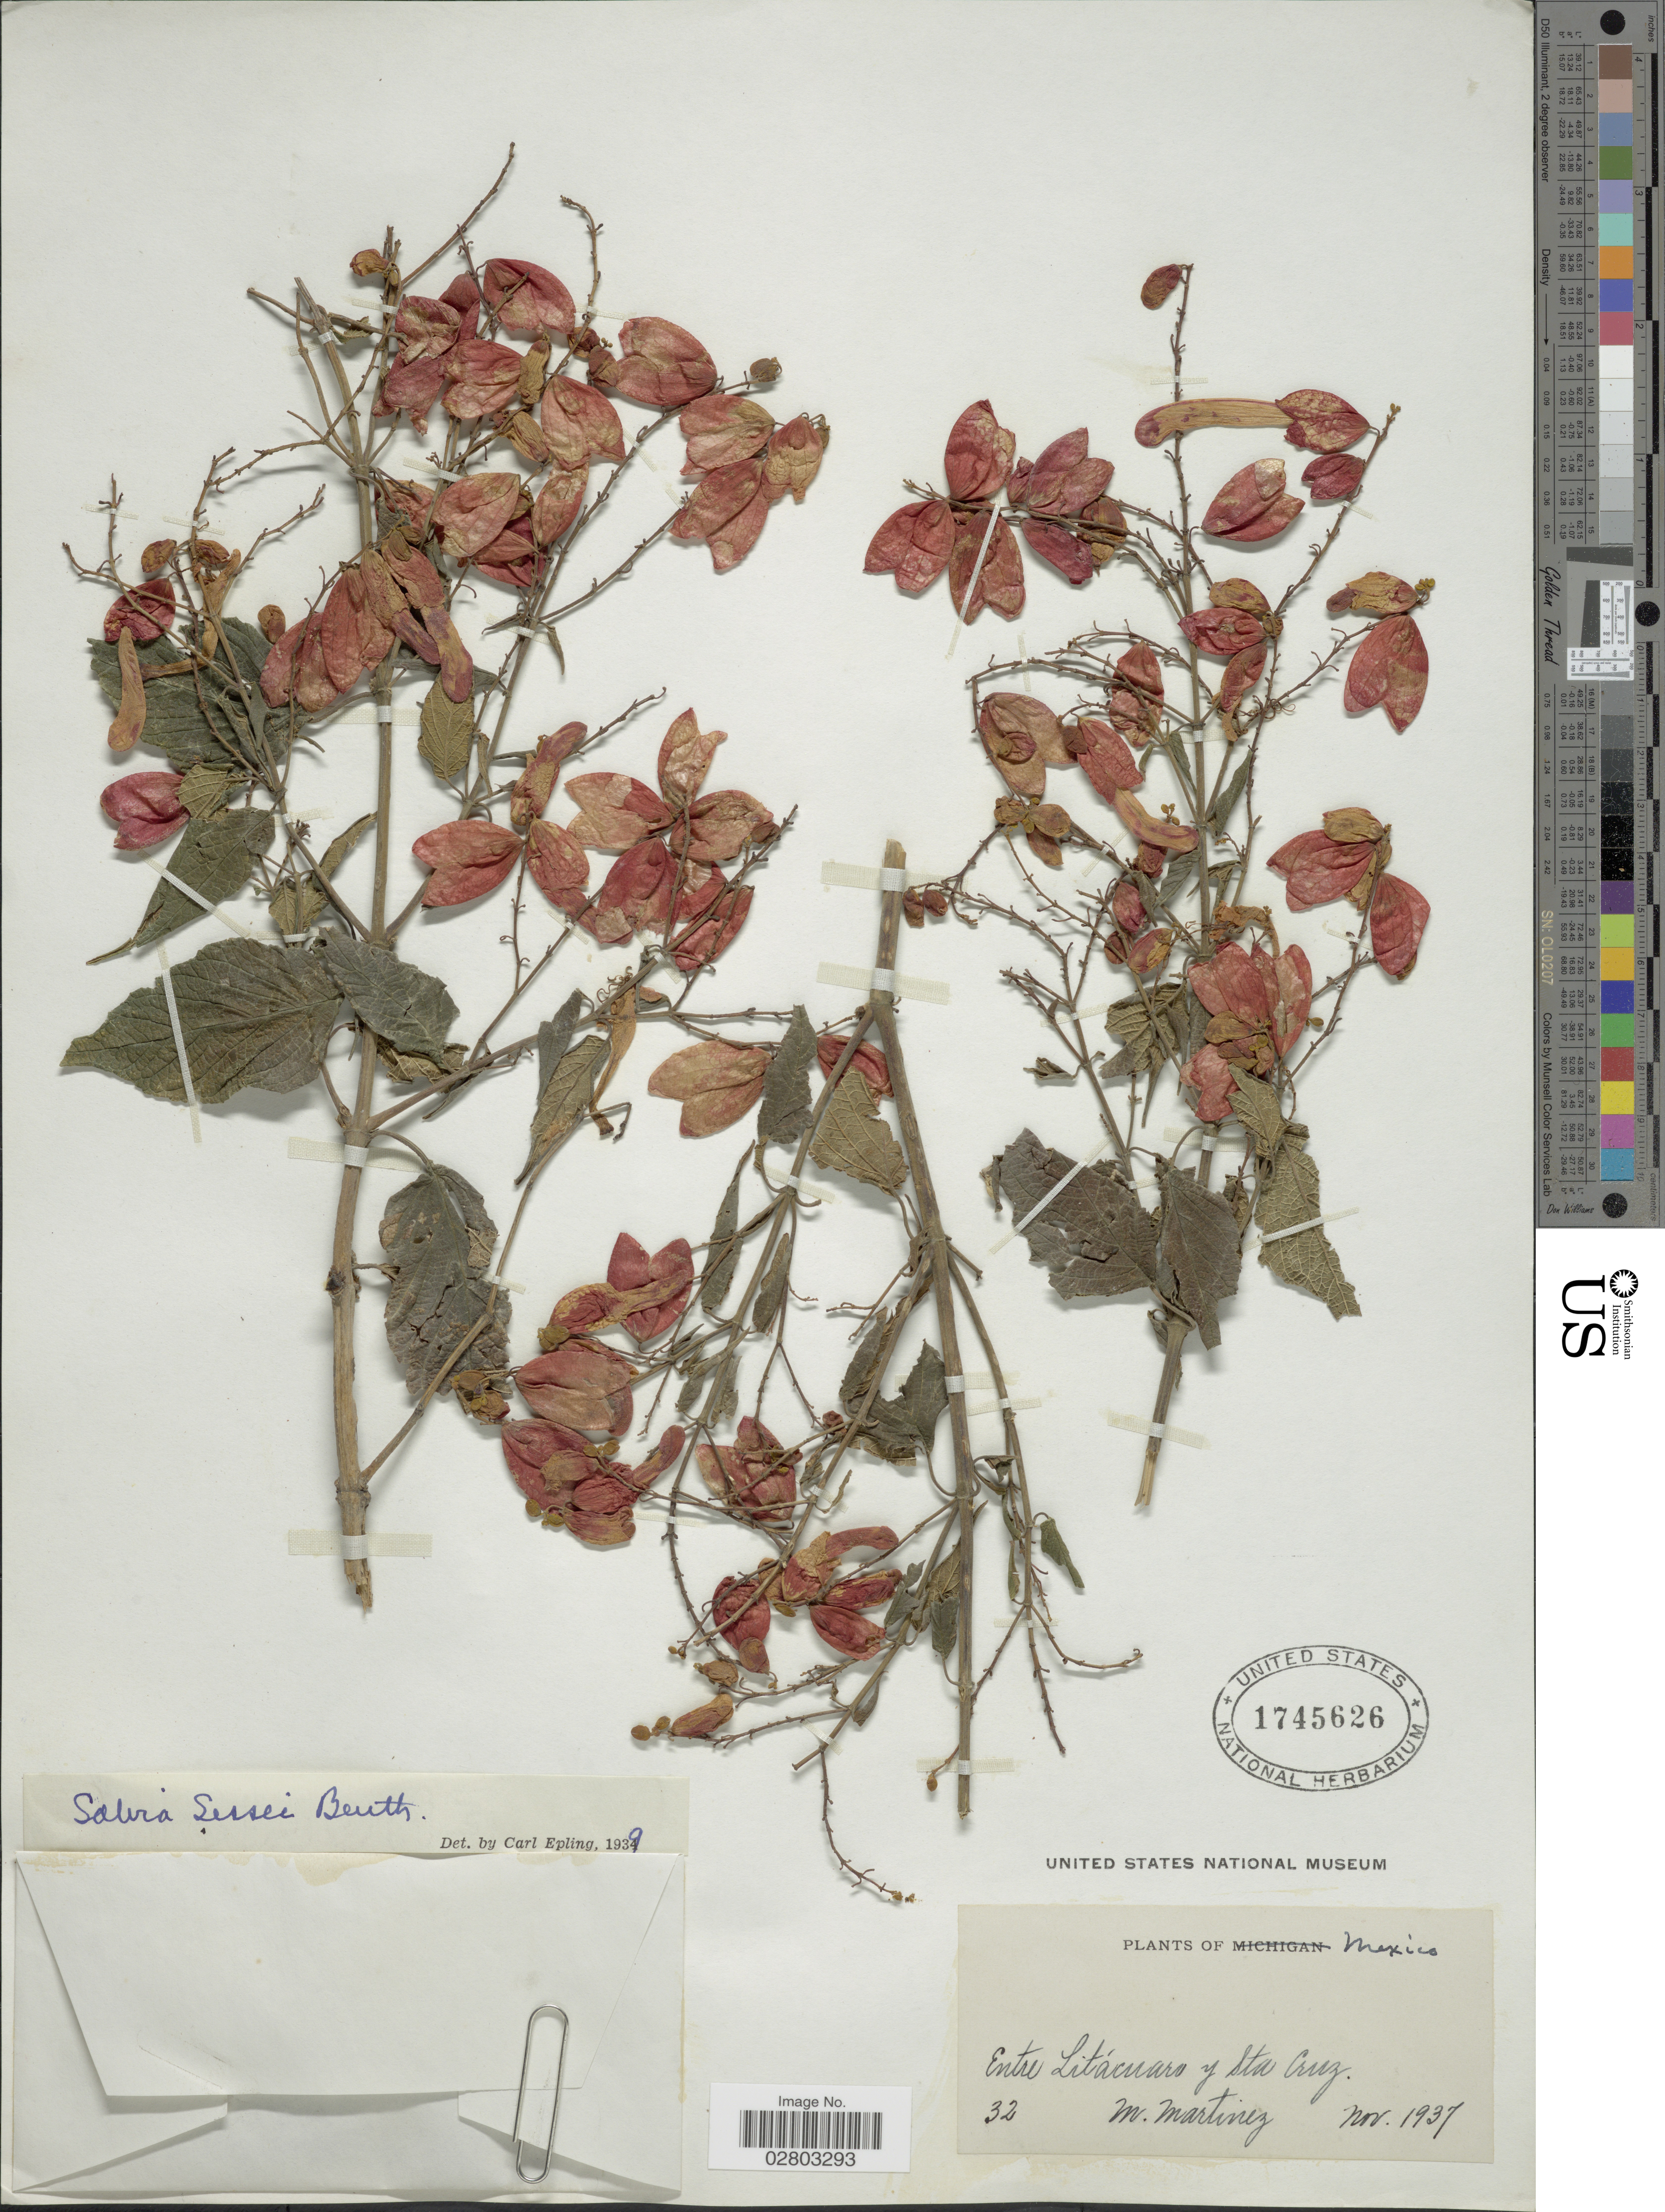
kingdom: Plantae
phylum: Tracheophyta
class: Magnoliopsida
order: Lamiales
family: Lamiaceae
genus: Salvia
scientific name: Salvia sessei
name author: Benth.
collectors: M. Martinez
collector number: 32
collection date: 1937-11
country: Mexico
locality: Entre Litácuaro y Sta Cruz.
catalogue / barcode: US 1745626